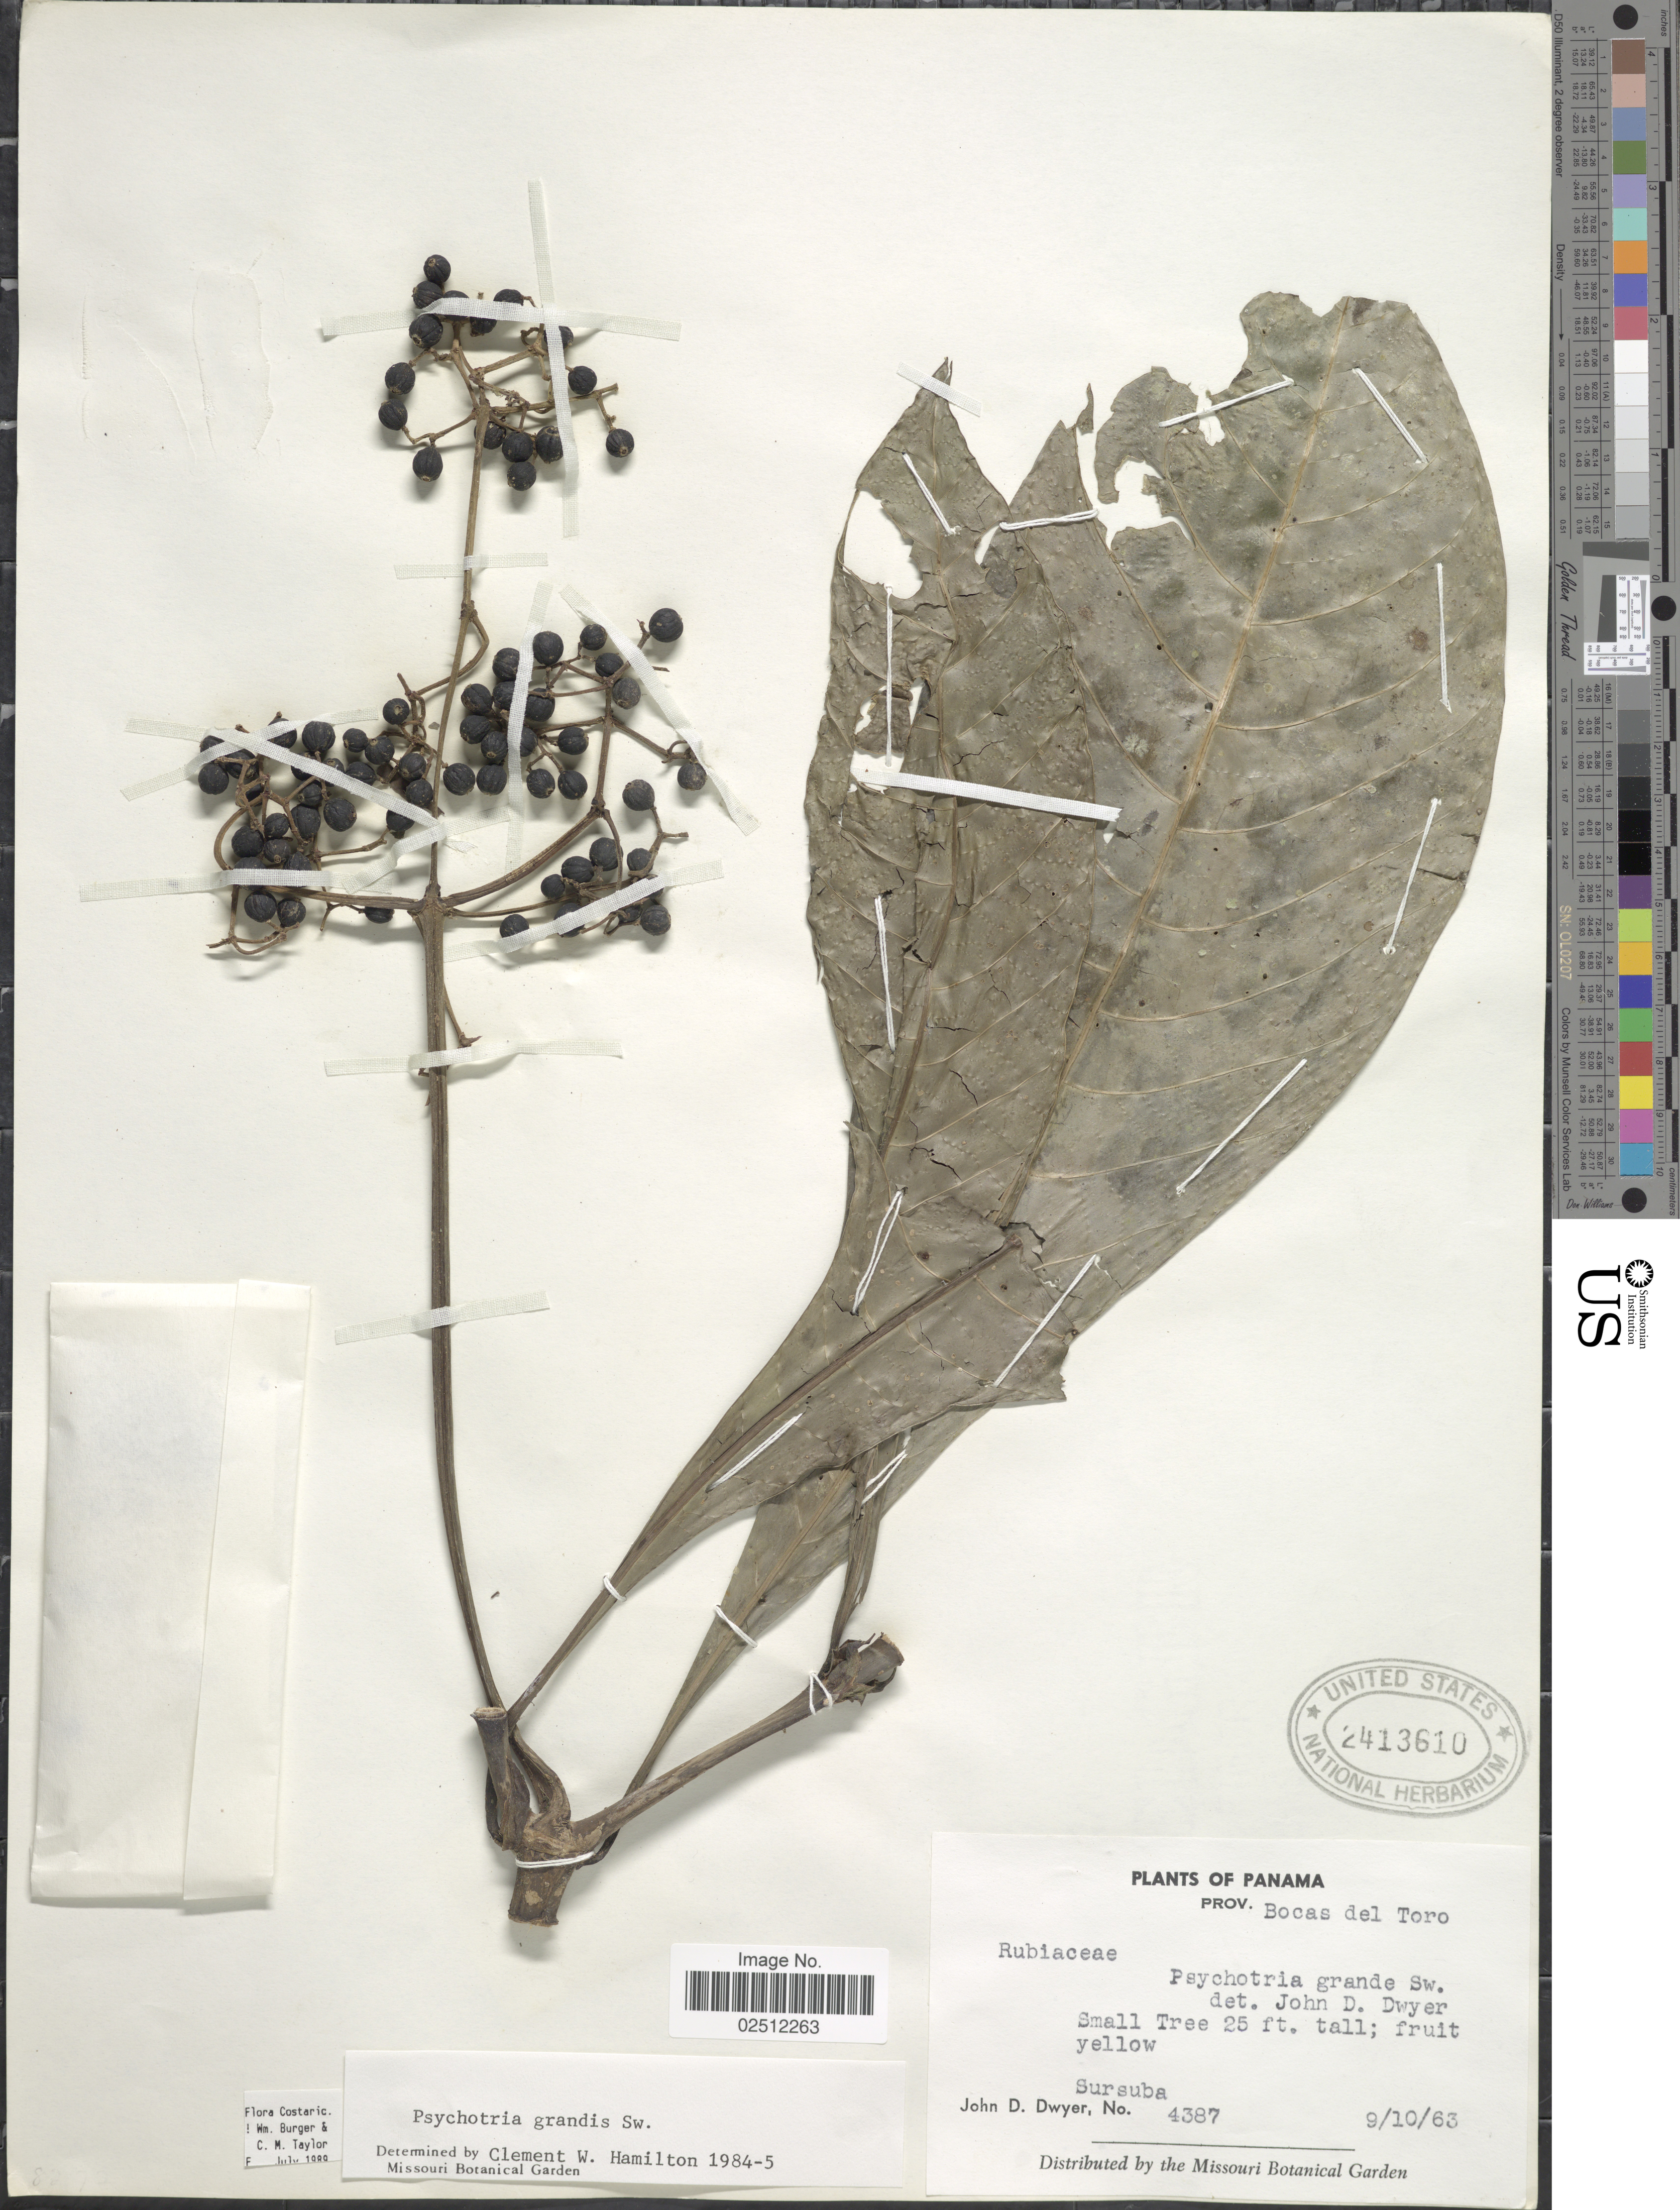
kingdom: Plantae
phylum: Tracheophyta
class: Magnoliopsida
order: Gentianales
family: Rubiaceae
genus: Psychotria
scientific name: Psychotria grandis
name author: Sw.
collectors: J. D. Dwyer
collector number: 4387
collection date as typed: Transcribed d/m/y: 9/10/63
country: Panama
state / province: Bocas del Toro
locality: Sursuba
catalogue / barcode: US 2413610